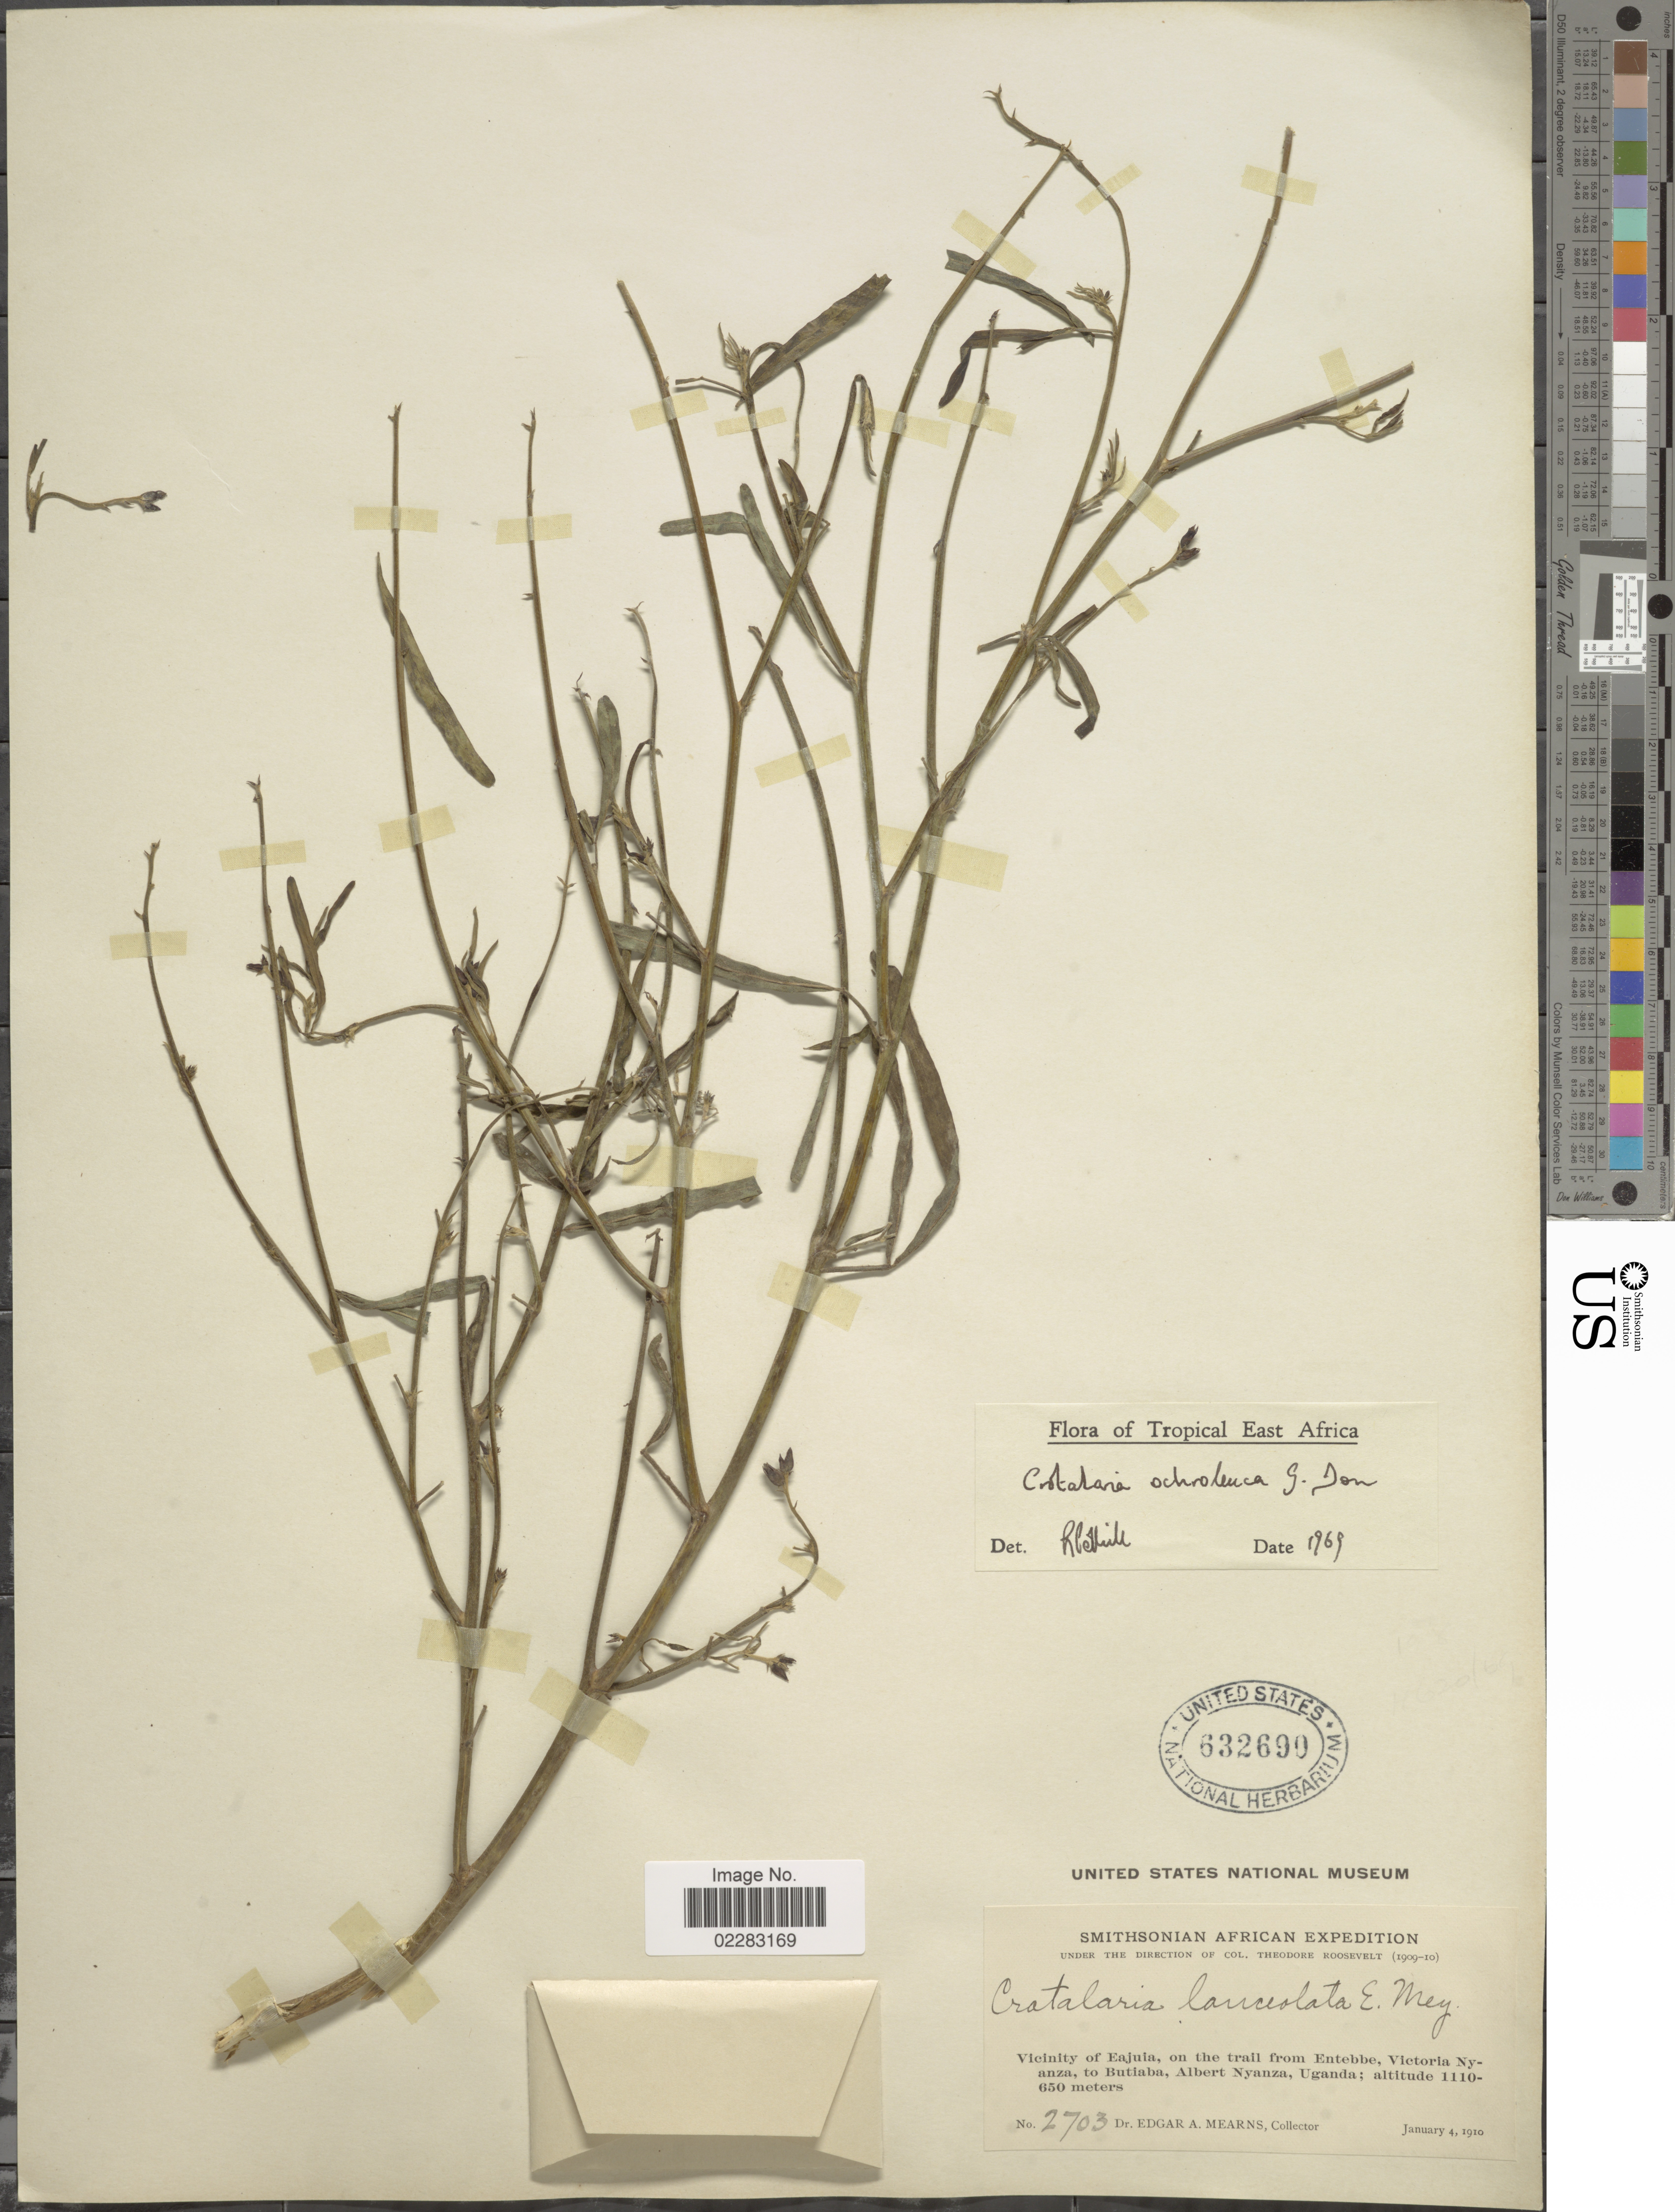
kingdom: Plantae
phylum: Tracheophyta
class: Magnoliopsida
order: Fabales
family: Fabaceae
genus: Crotalaria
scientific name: Crotalaria ochroleuca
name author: G. Don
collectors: E. A. Mearns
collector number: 2703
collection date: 1910-01-04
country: Uganda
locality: Vicinity of Eajuia, on the trail from Entebbe, Victoria Nyanza, to Butiaba, Albert Nyanza.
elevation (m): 650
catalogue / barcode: US 632690